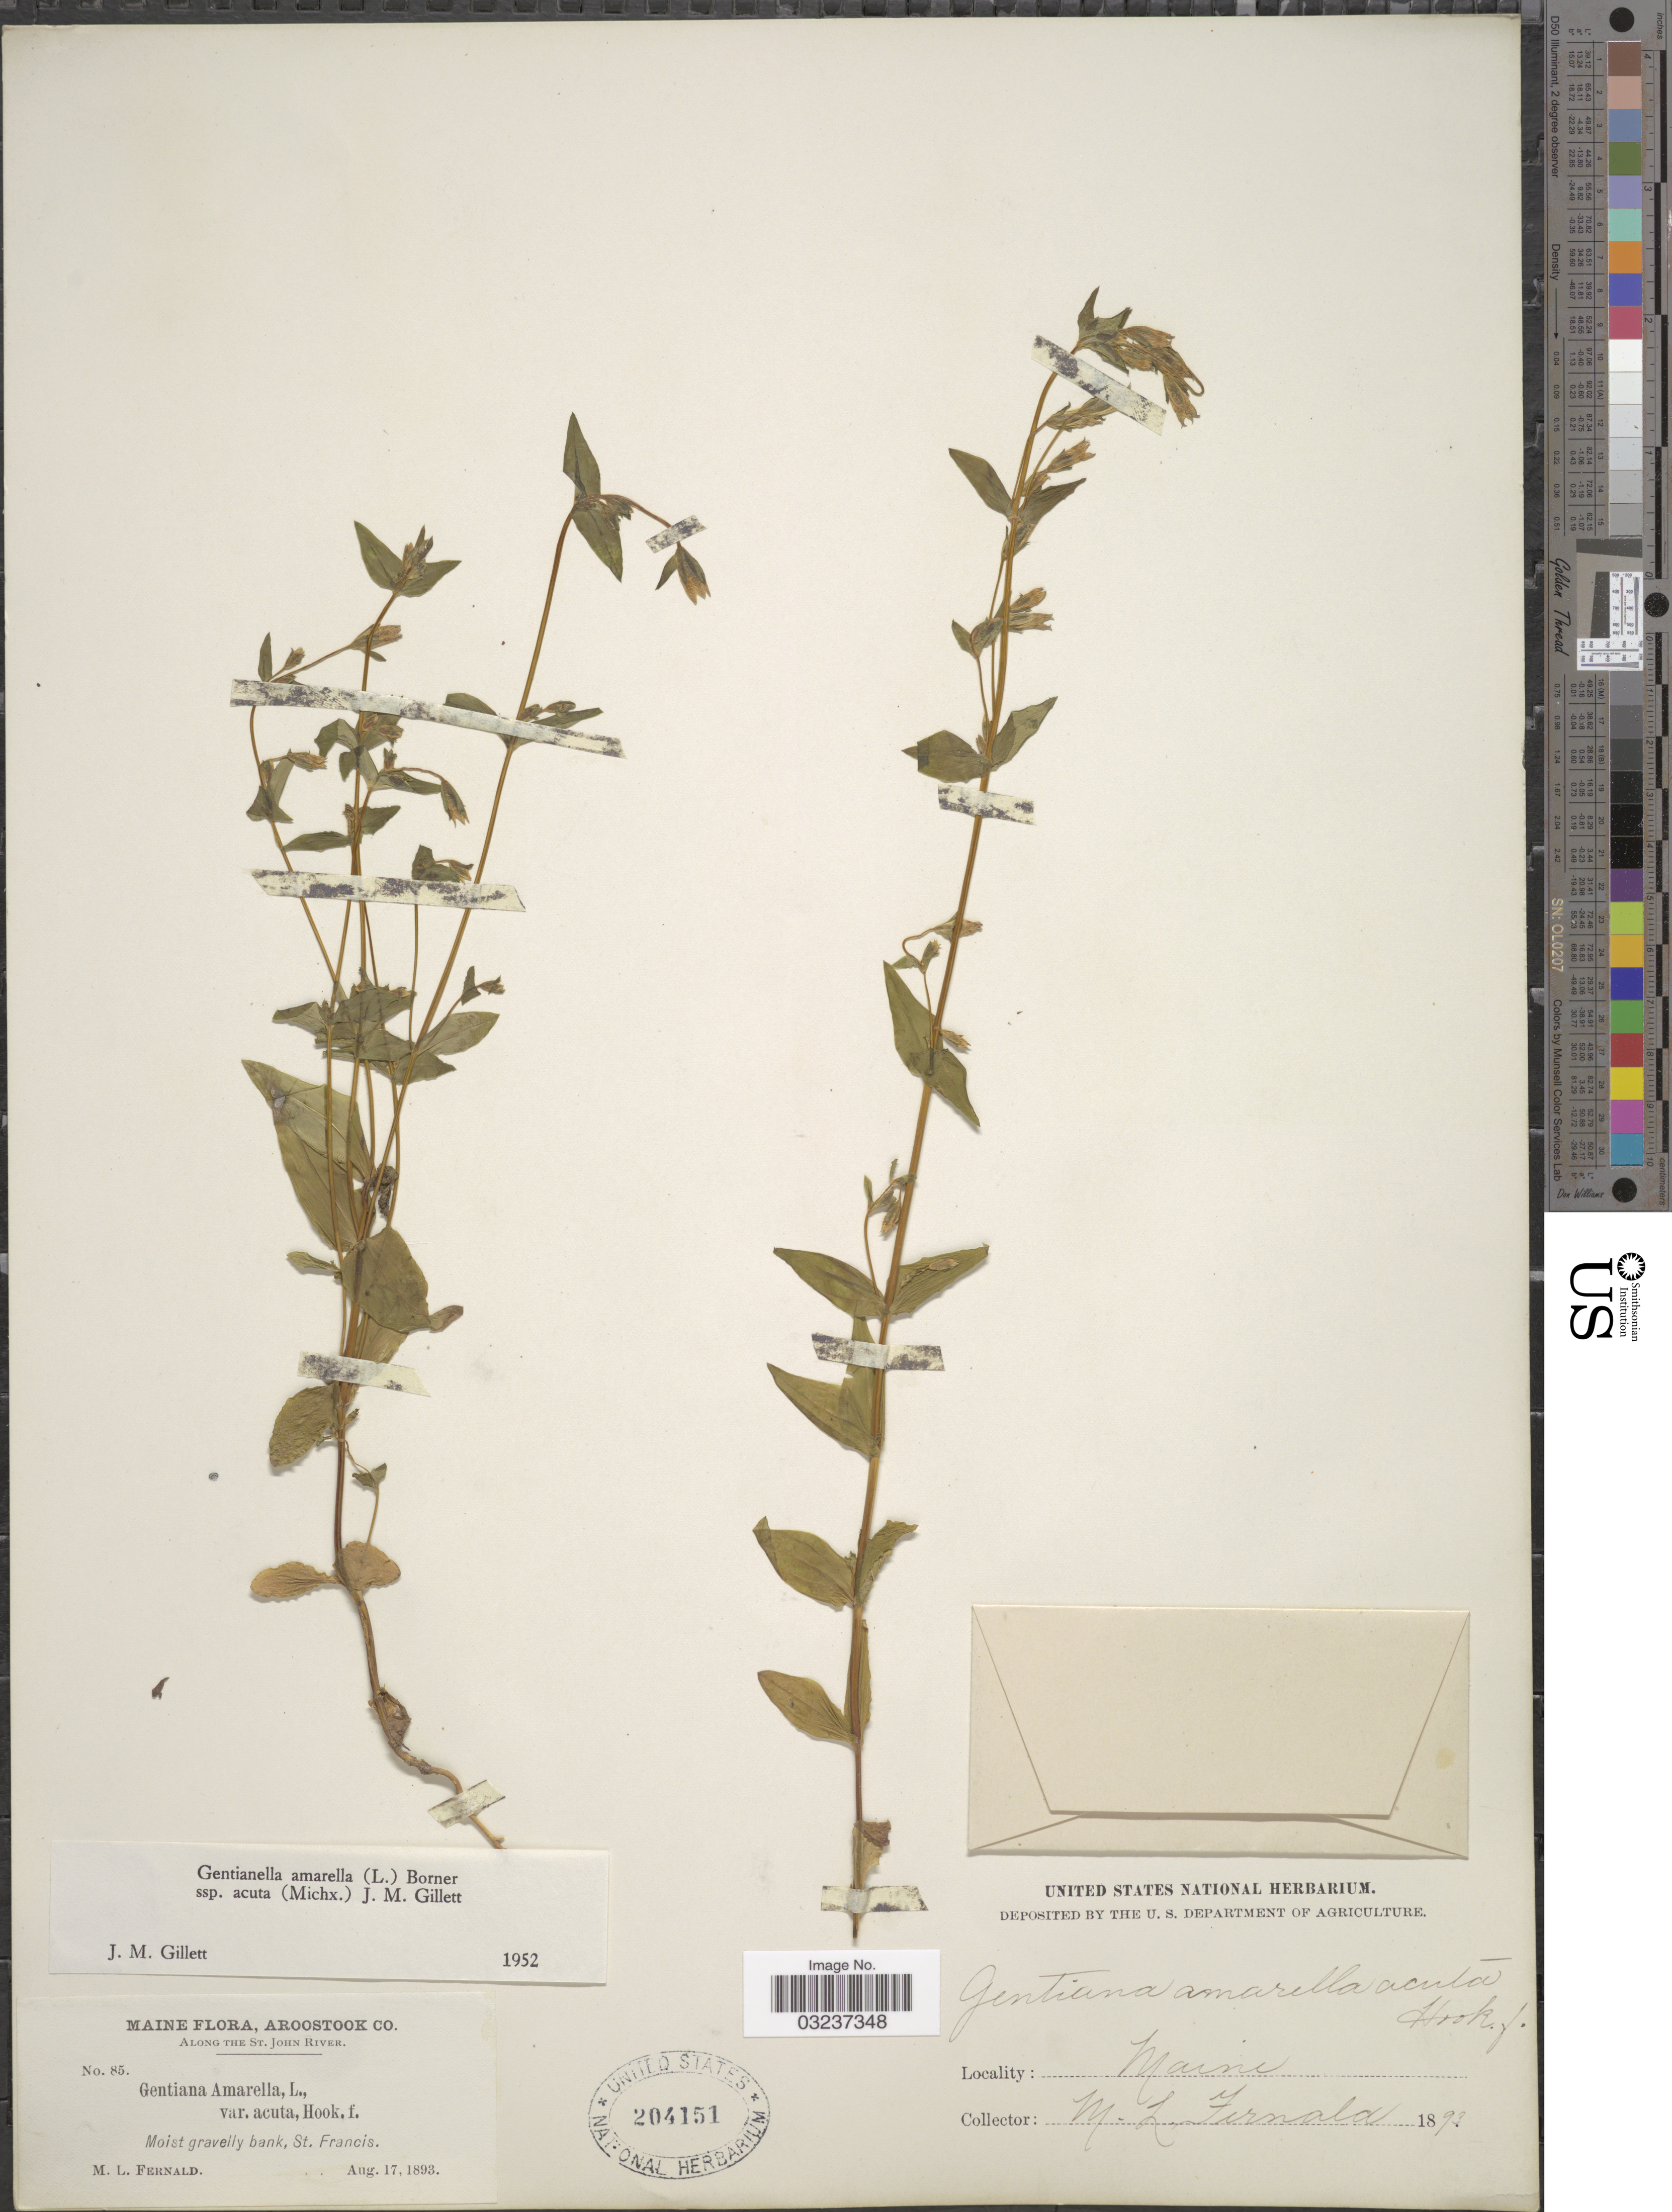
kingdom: Plantae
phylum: Tracheophyta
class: Magnoliopsida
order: Gentianales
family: Gentianaceae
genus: Gentianella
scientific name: Gentianella amarella subsp. acuta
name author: (Michx.) J.M. Gillett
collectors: M. L. Fernald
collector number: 85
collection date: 1893-08-17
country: United States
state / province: Maine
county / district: Aroostook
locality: Along the St. John River. St. Francis.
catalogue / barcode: US 204151